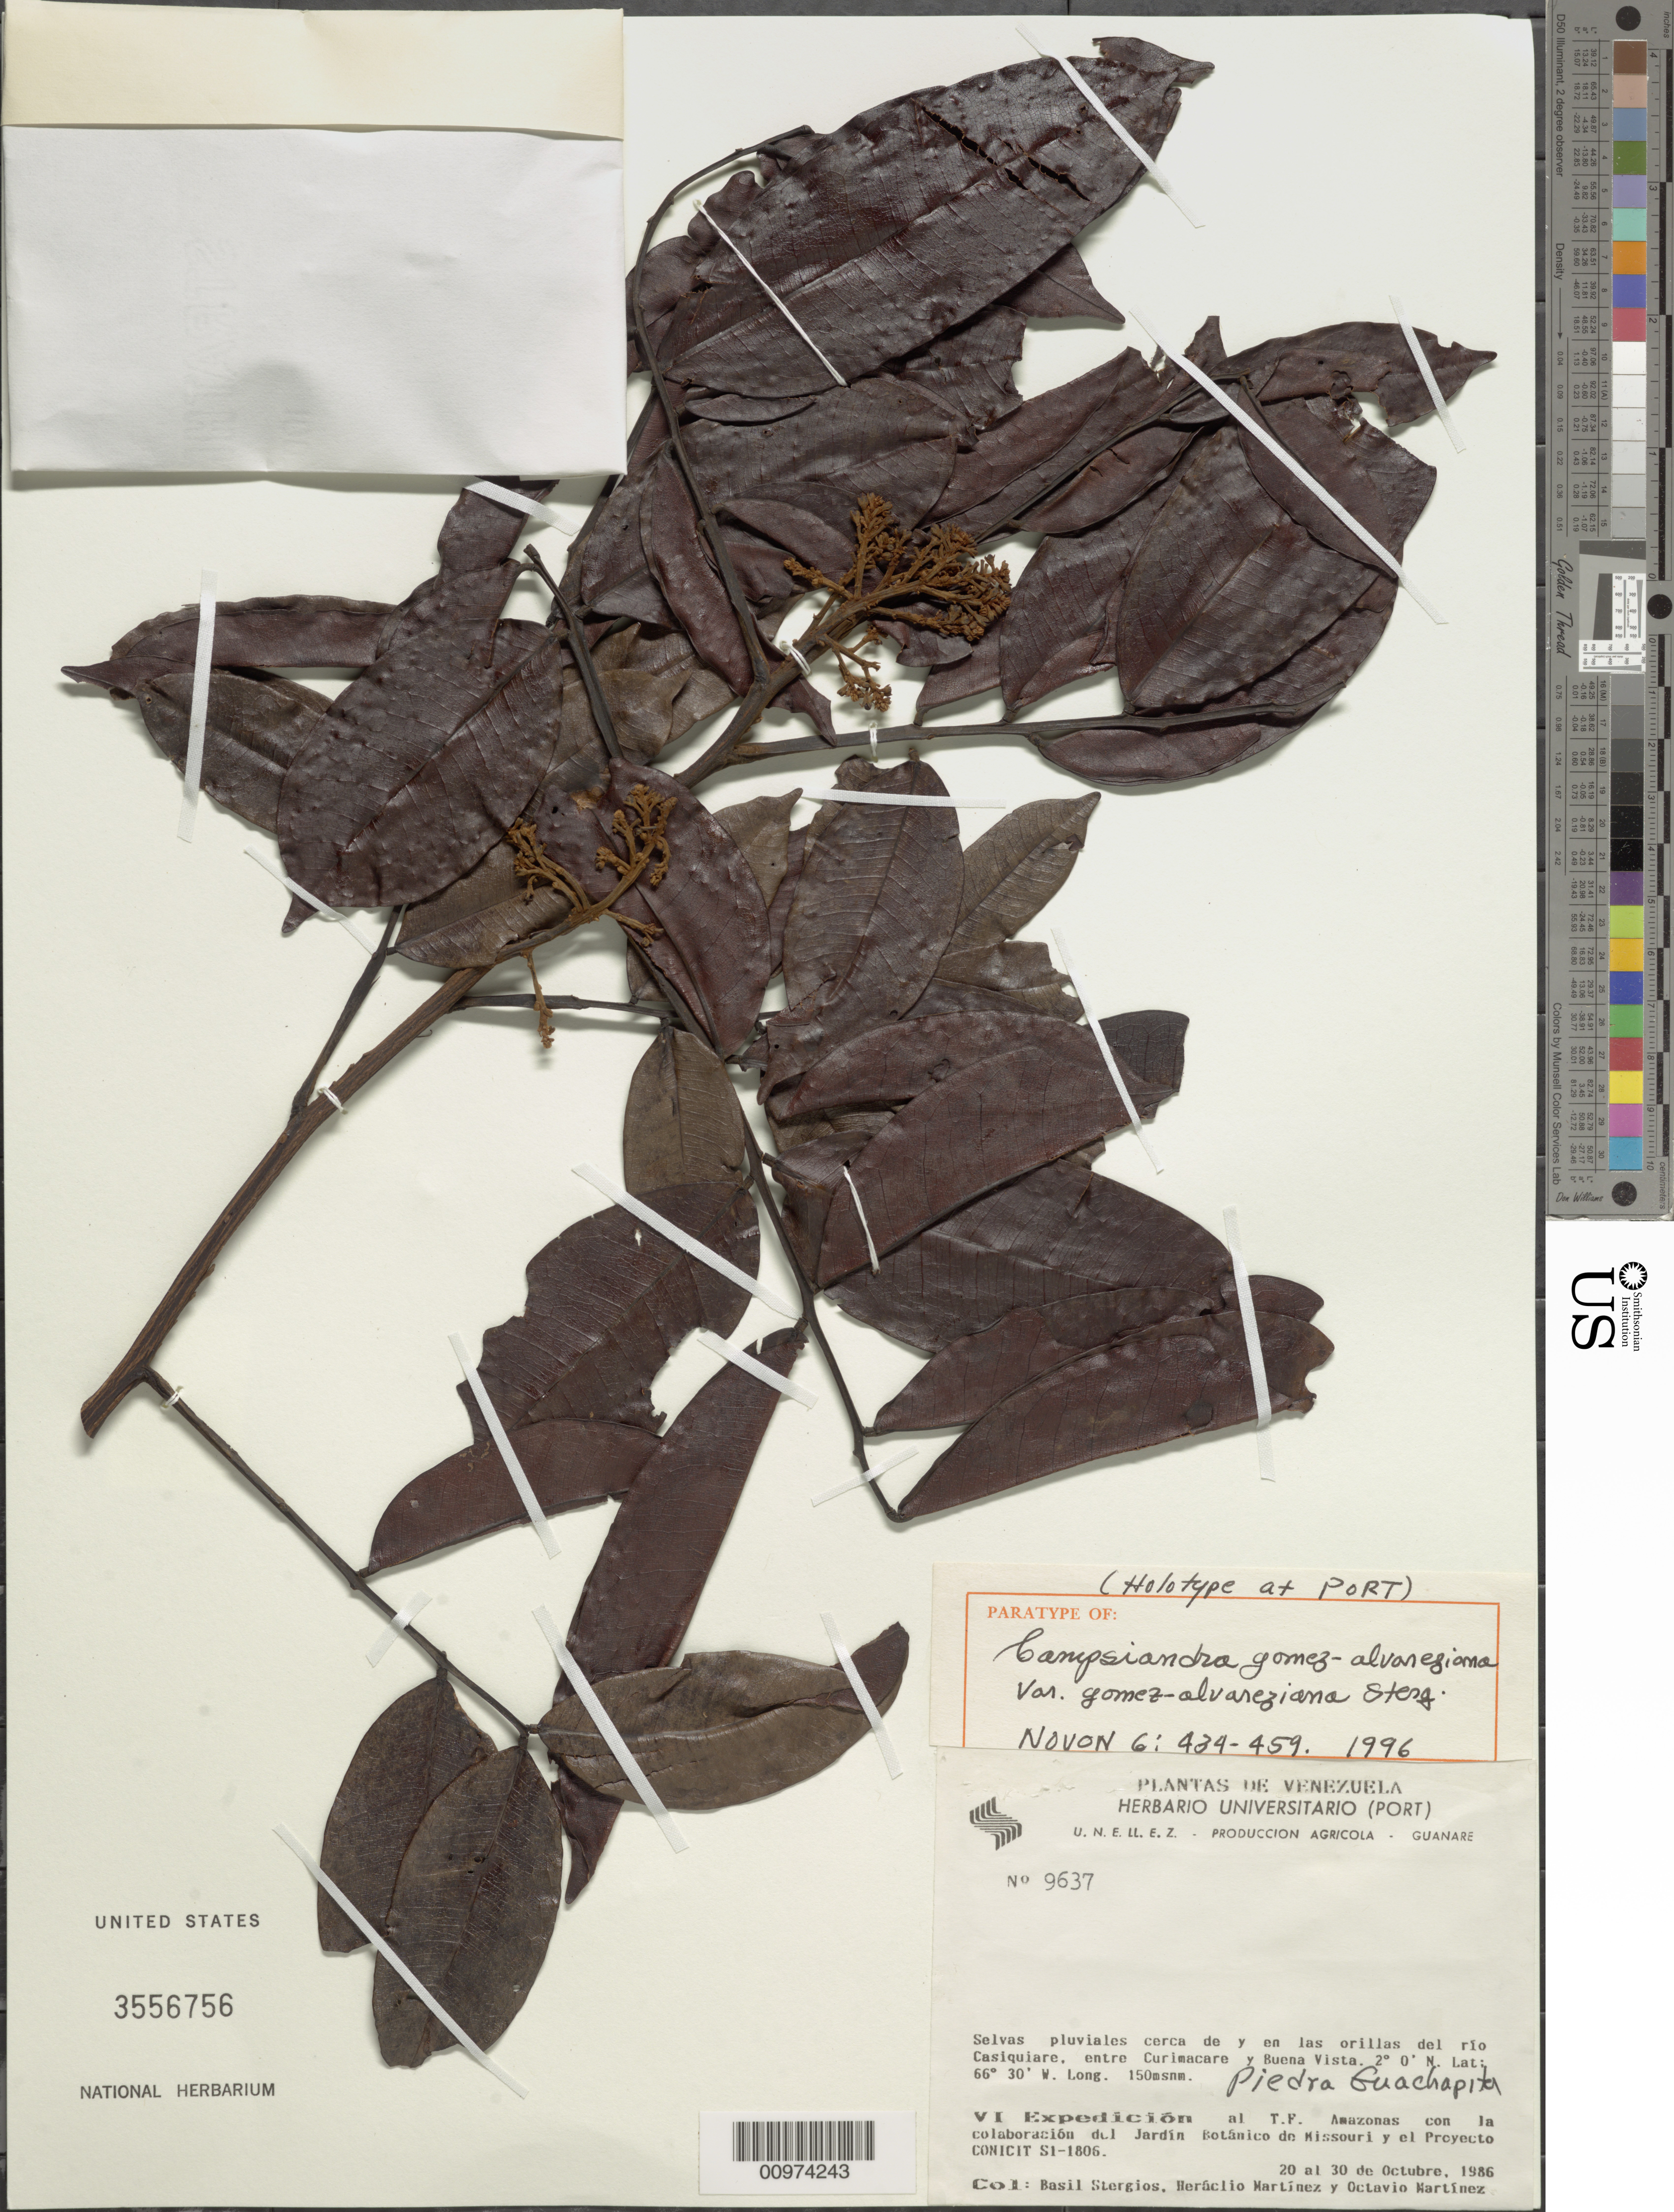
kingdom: Plantae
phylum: Tracheophyta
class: Magnoliopsida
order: Fabales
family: Fabaceae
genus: Campsiandra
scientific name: Campsiandra gomez-alvareziana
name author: Stergios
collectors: B. G. Stergios, H. Martinez & O. Martínez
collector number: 9637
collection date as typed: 20-Oct-86 to 30-Oct-86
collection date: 1986-10-20/1986-10-30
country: Venezuela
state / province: Amazonas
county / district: Río Negro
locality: Piedra Guachapita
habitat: Selvas pluviales cerca de y en las orillas del rio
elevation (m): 150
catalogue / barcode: US 3556756